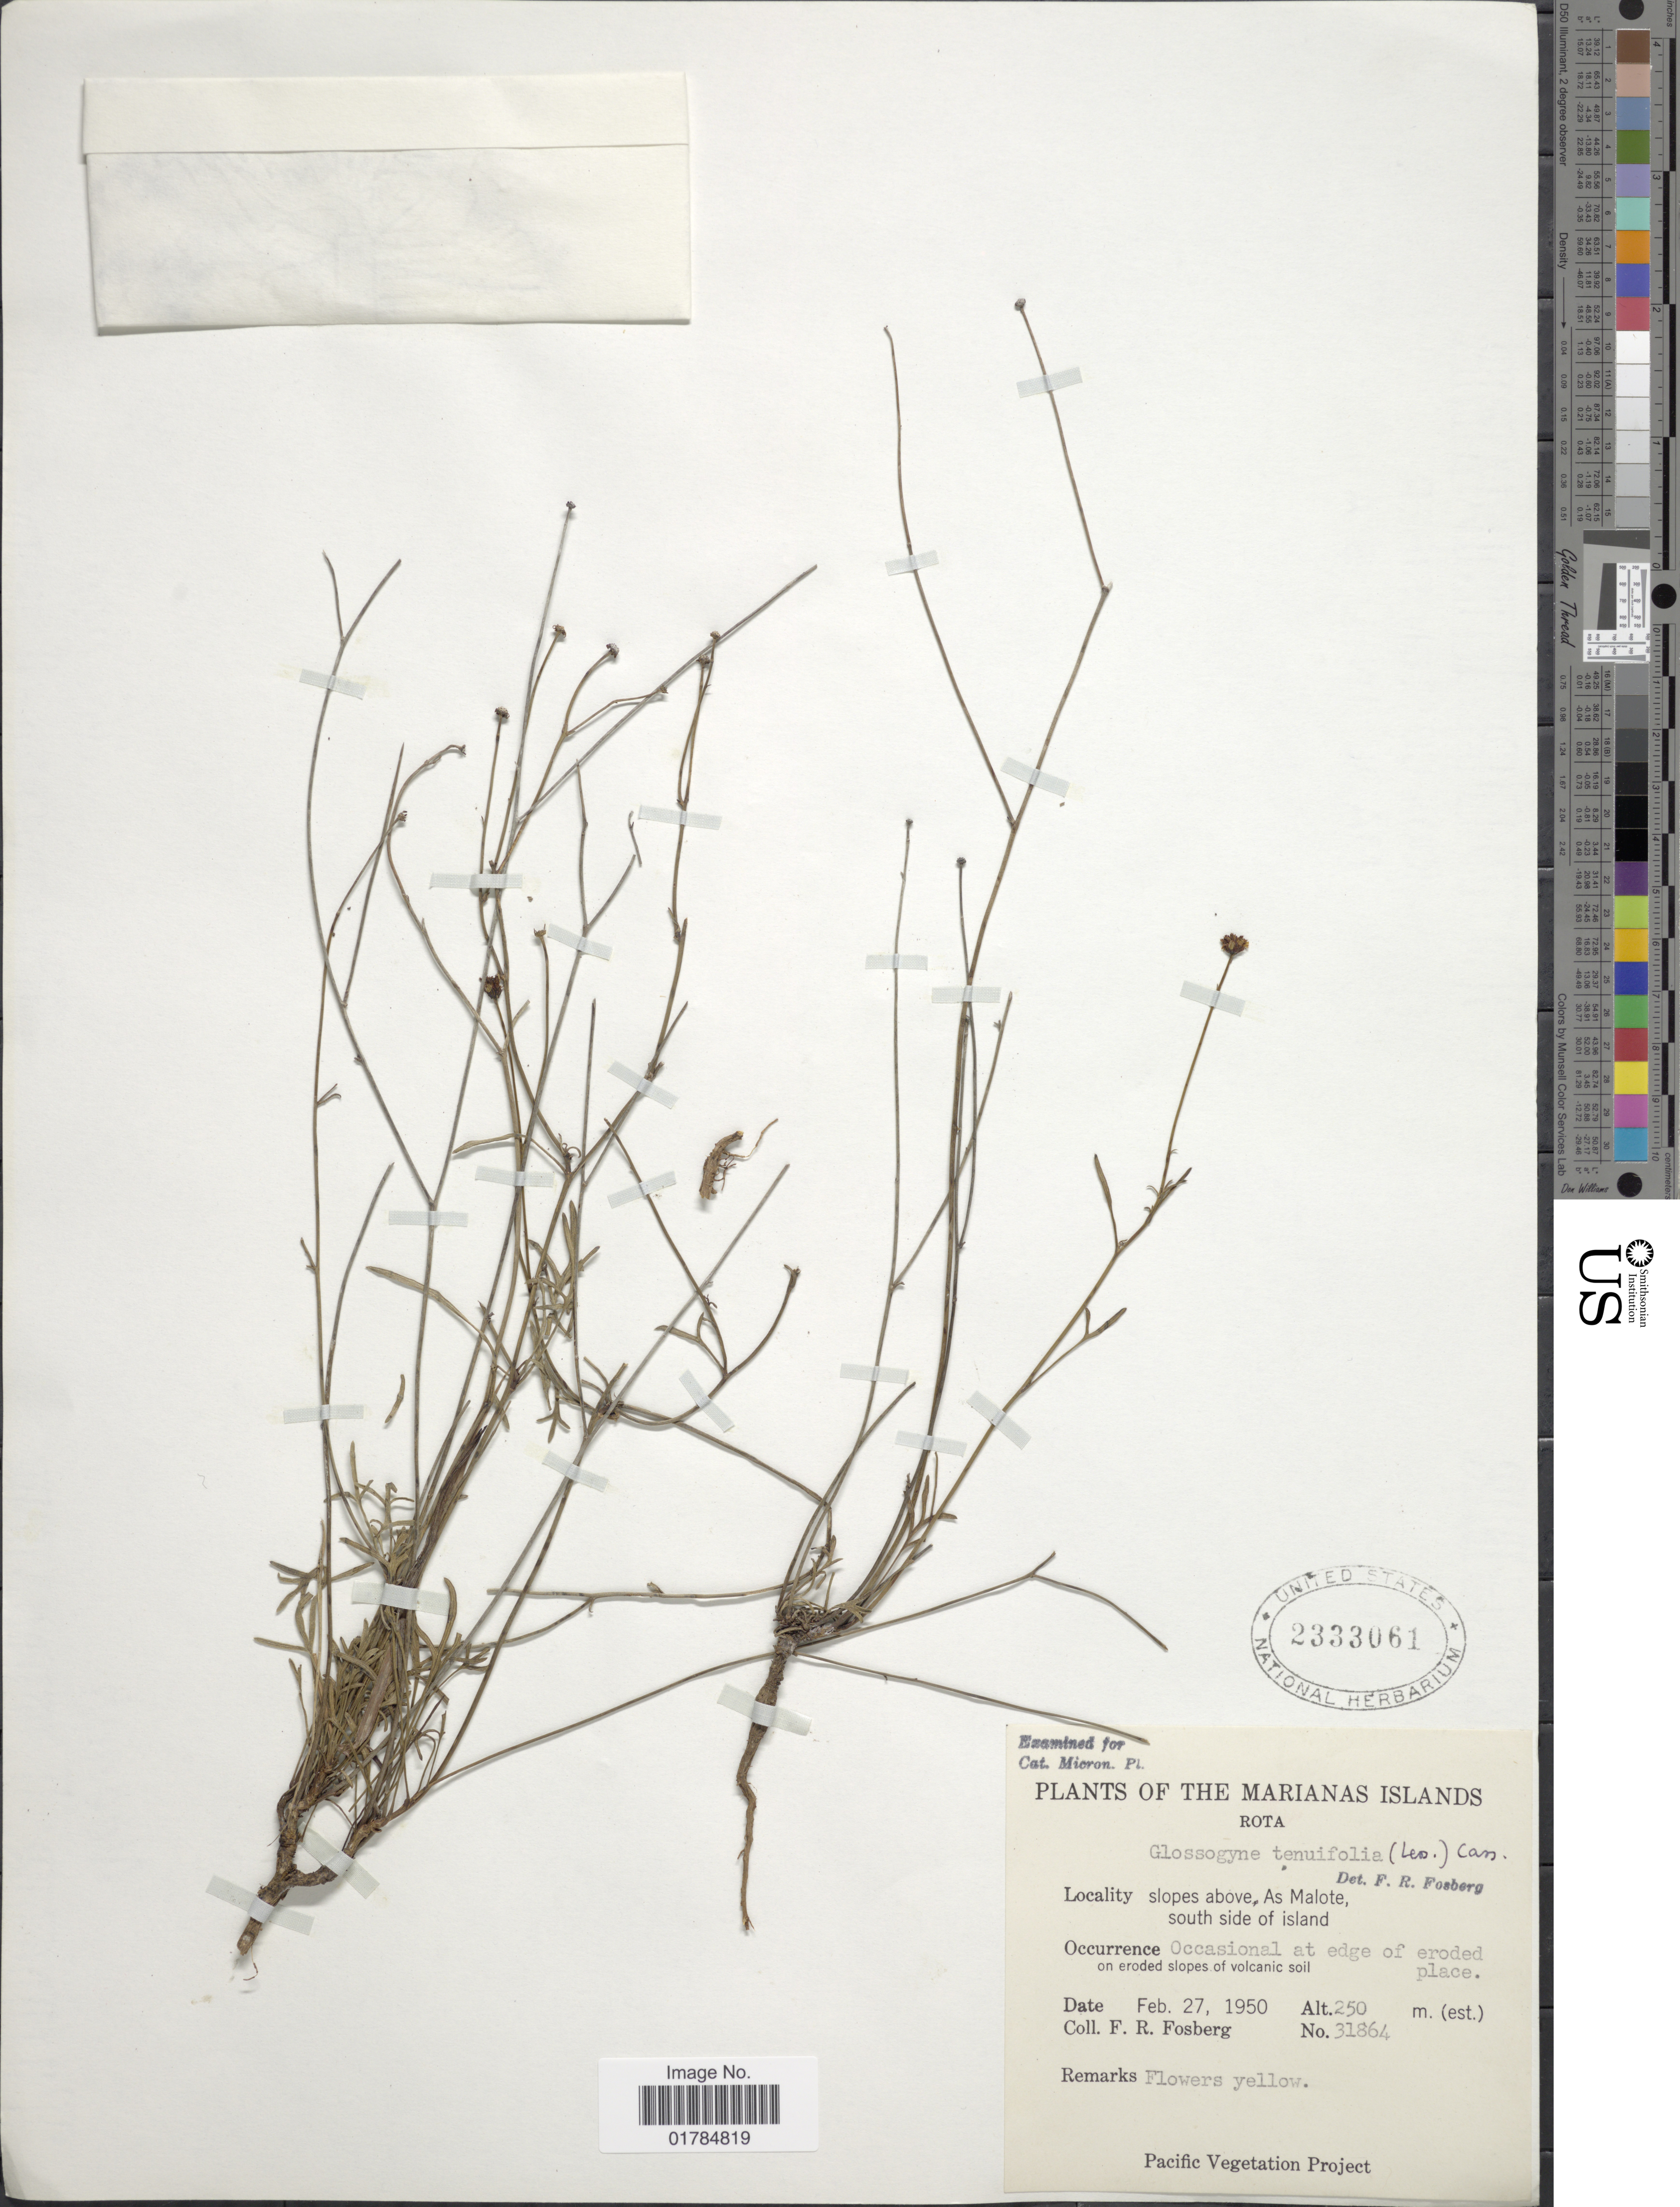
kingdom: Plantae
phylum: Tracheophyta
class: Magnoliopsida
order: Asterales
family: Asteraceae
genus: Glossogyne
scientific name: Glossogyne tenuifolia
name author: (Labill.)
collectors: F. R. Fosberg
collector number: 31864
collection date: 1950-02-27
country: Northern Mariana Islands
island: Rota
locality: Rota, Slopes above, As Malote, south side of island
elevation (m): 250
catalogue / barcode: US 2333061